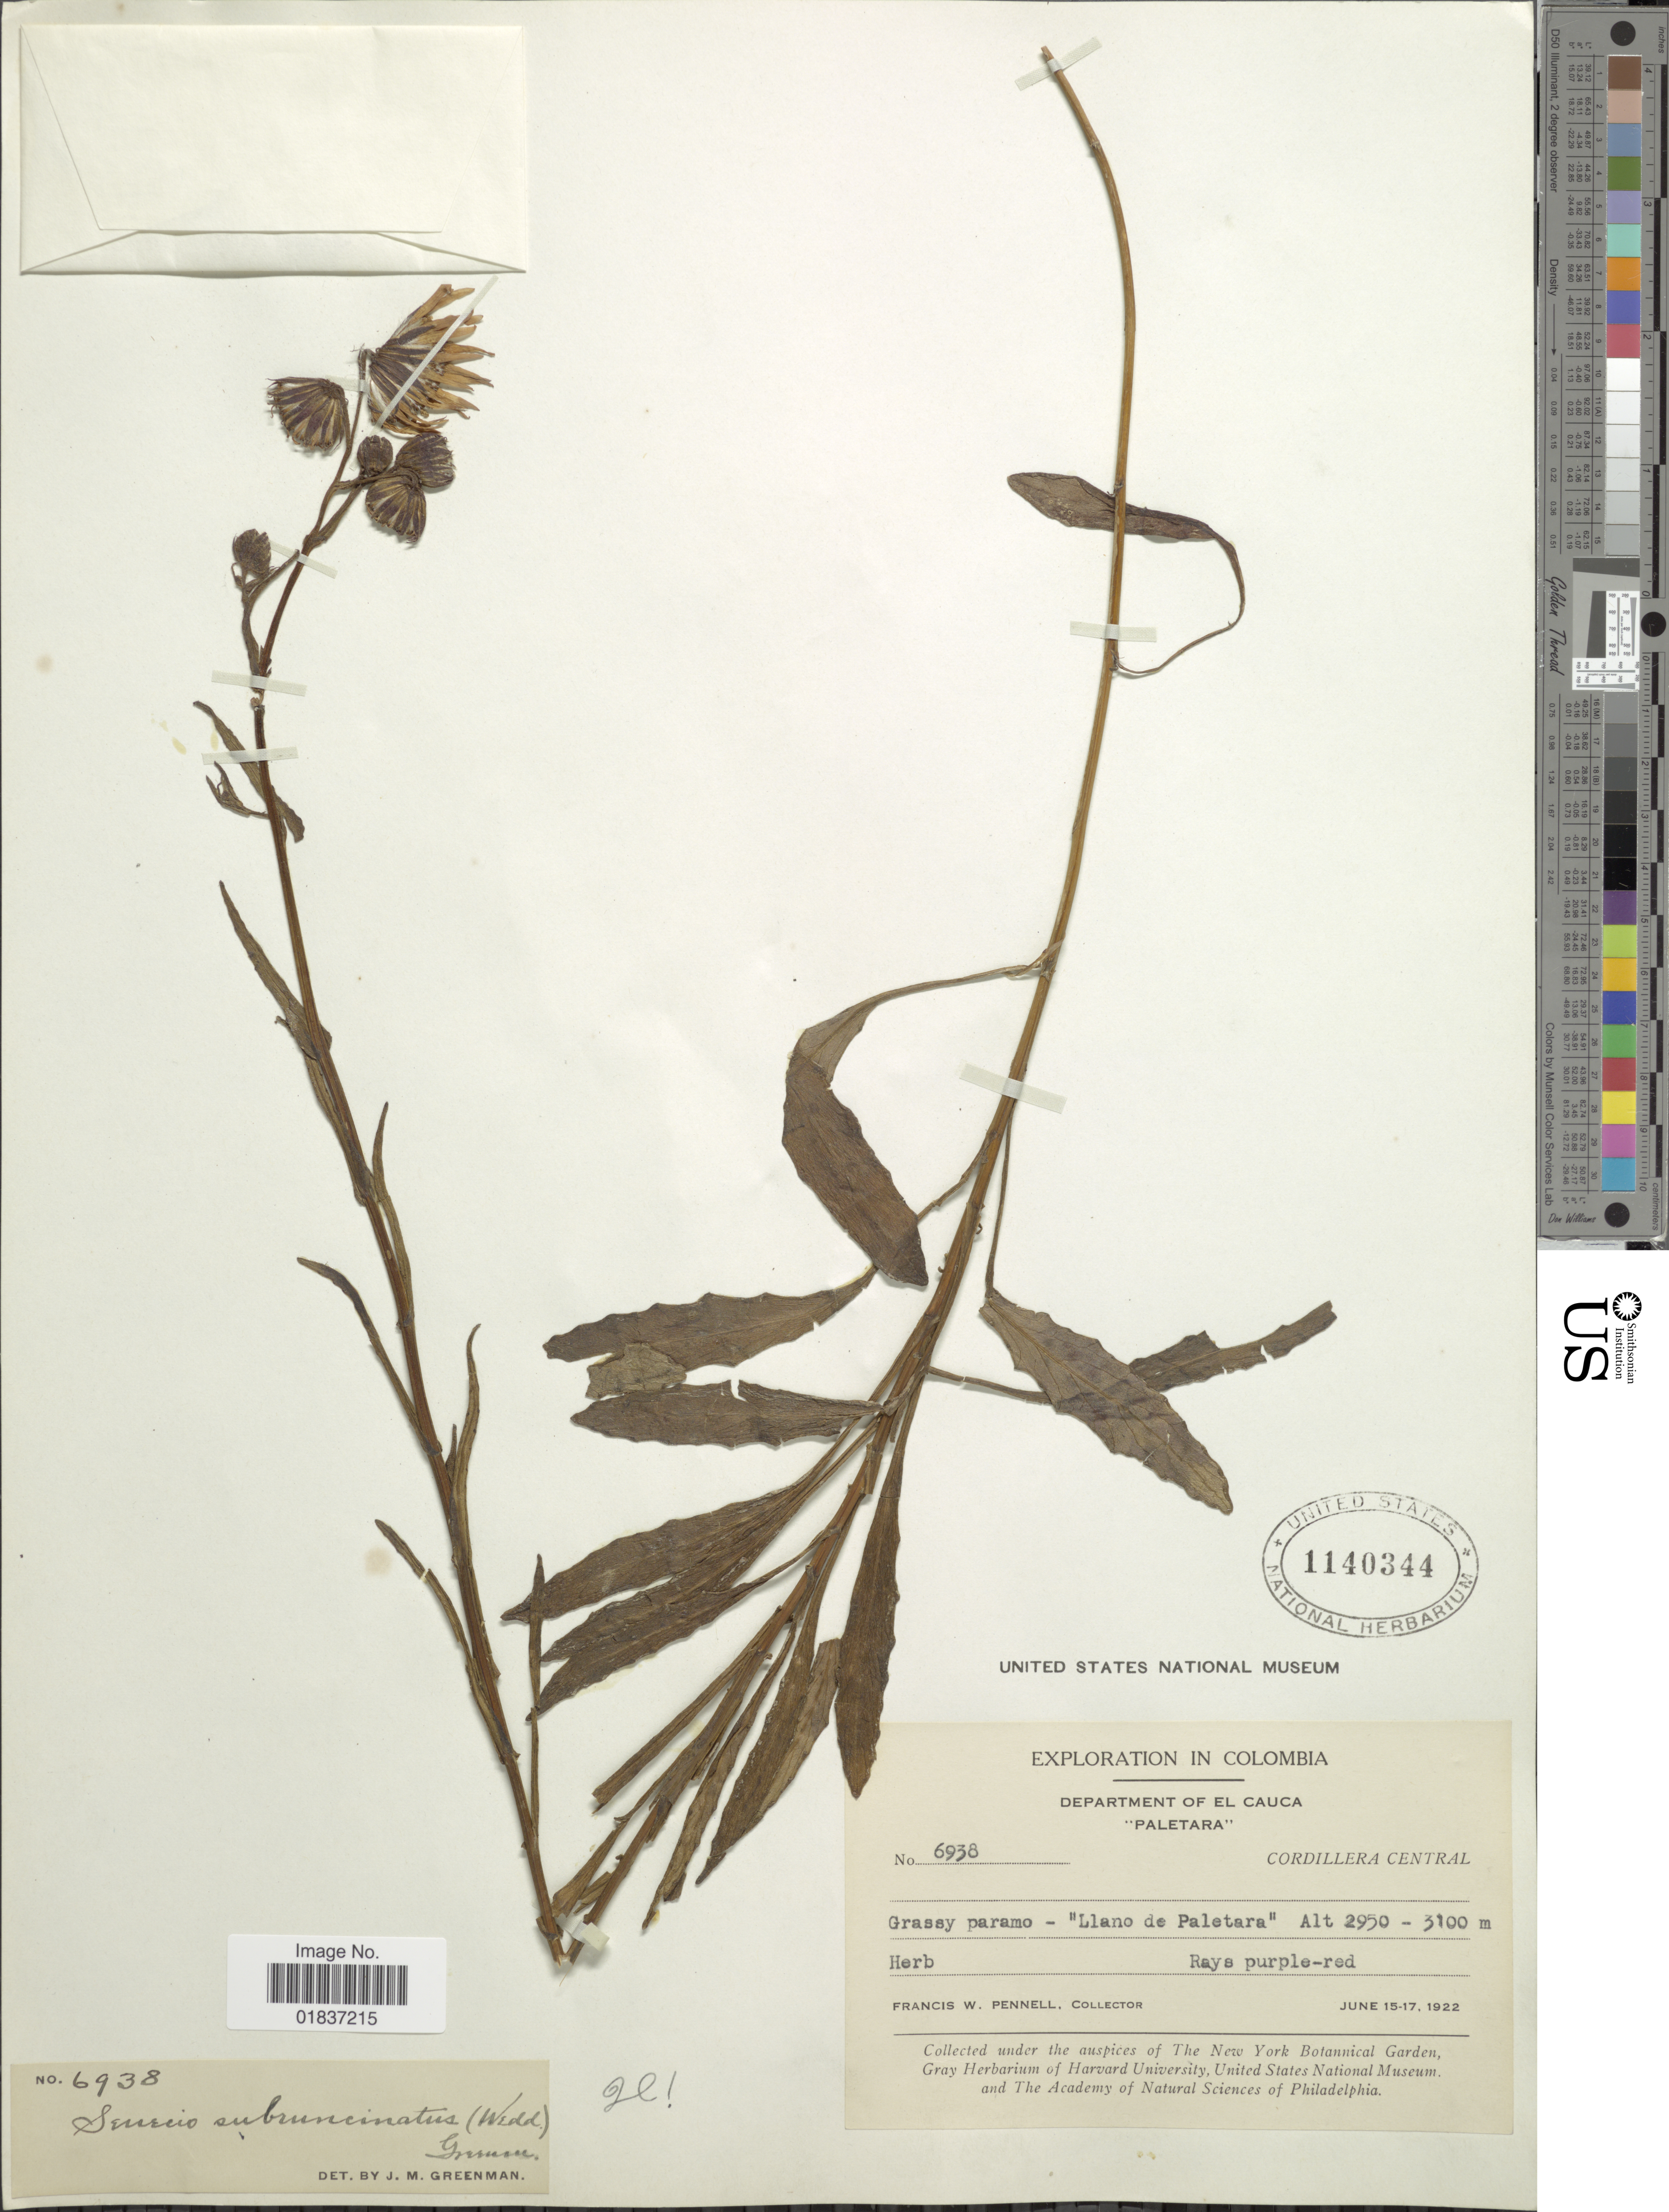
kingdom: Plantae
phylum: Tracheophyta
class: Magnoliopsida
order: Asterales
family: Asteraceae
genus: Senecio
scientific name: Senecio subruncinatus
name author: Greenm.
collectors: F. W. Pennell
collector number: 6938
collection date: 1922-06-15/1922-06-17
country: Colombia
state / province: Cauca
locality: Department of Cauca. "Paletara" Cordillera Central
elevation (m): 2950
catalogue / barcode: US 1140344